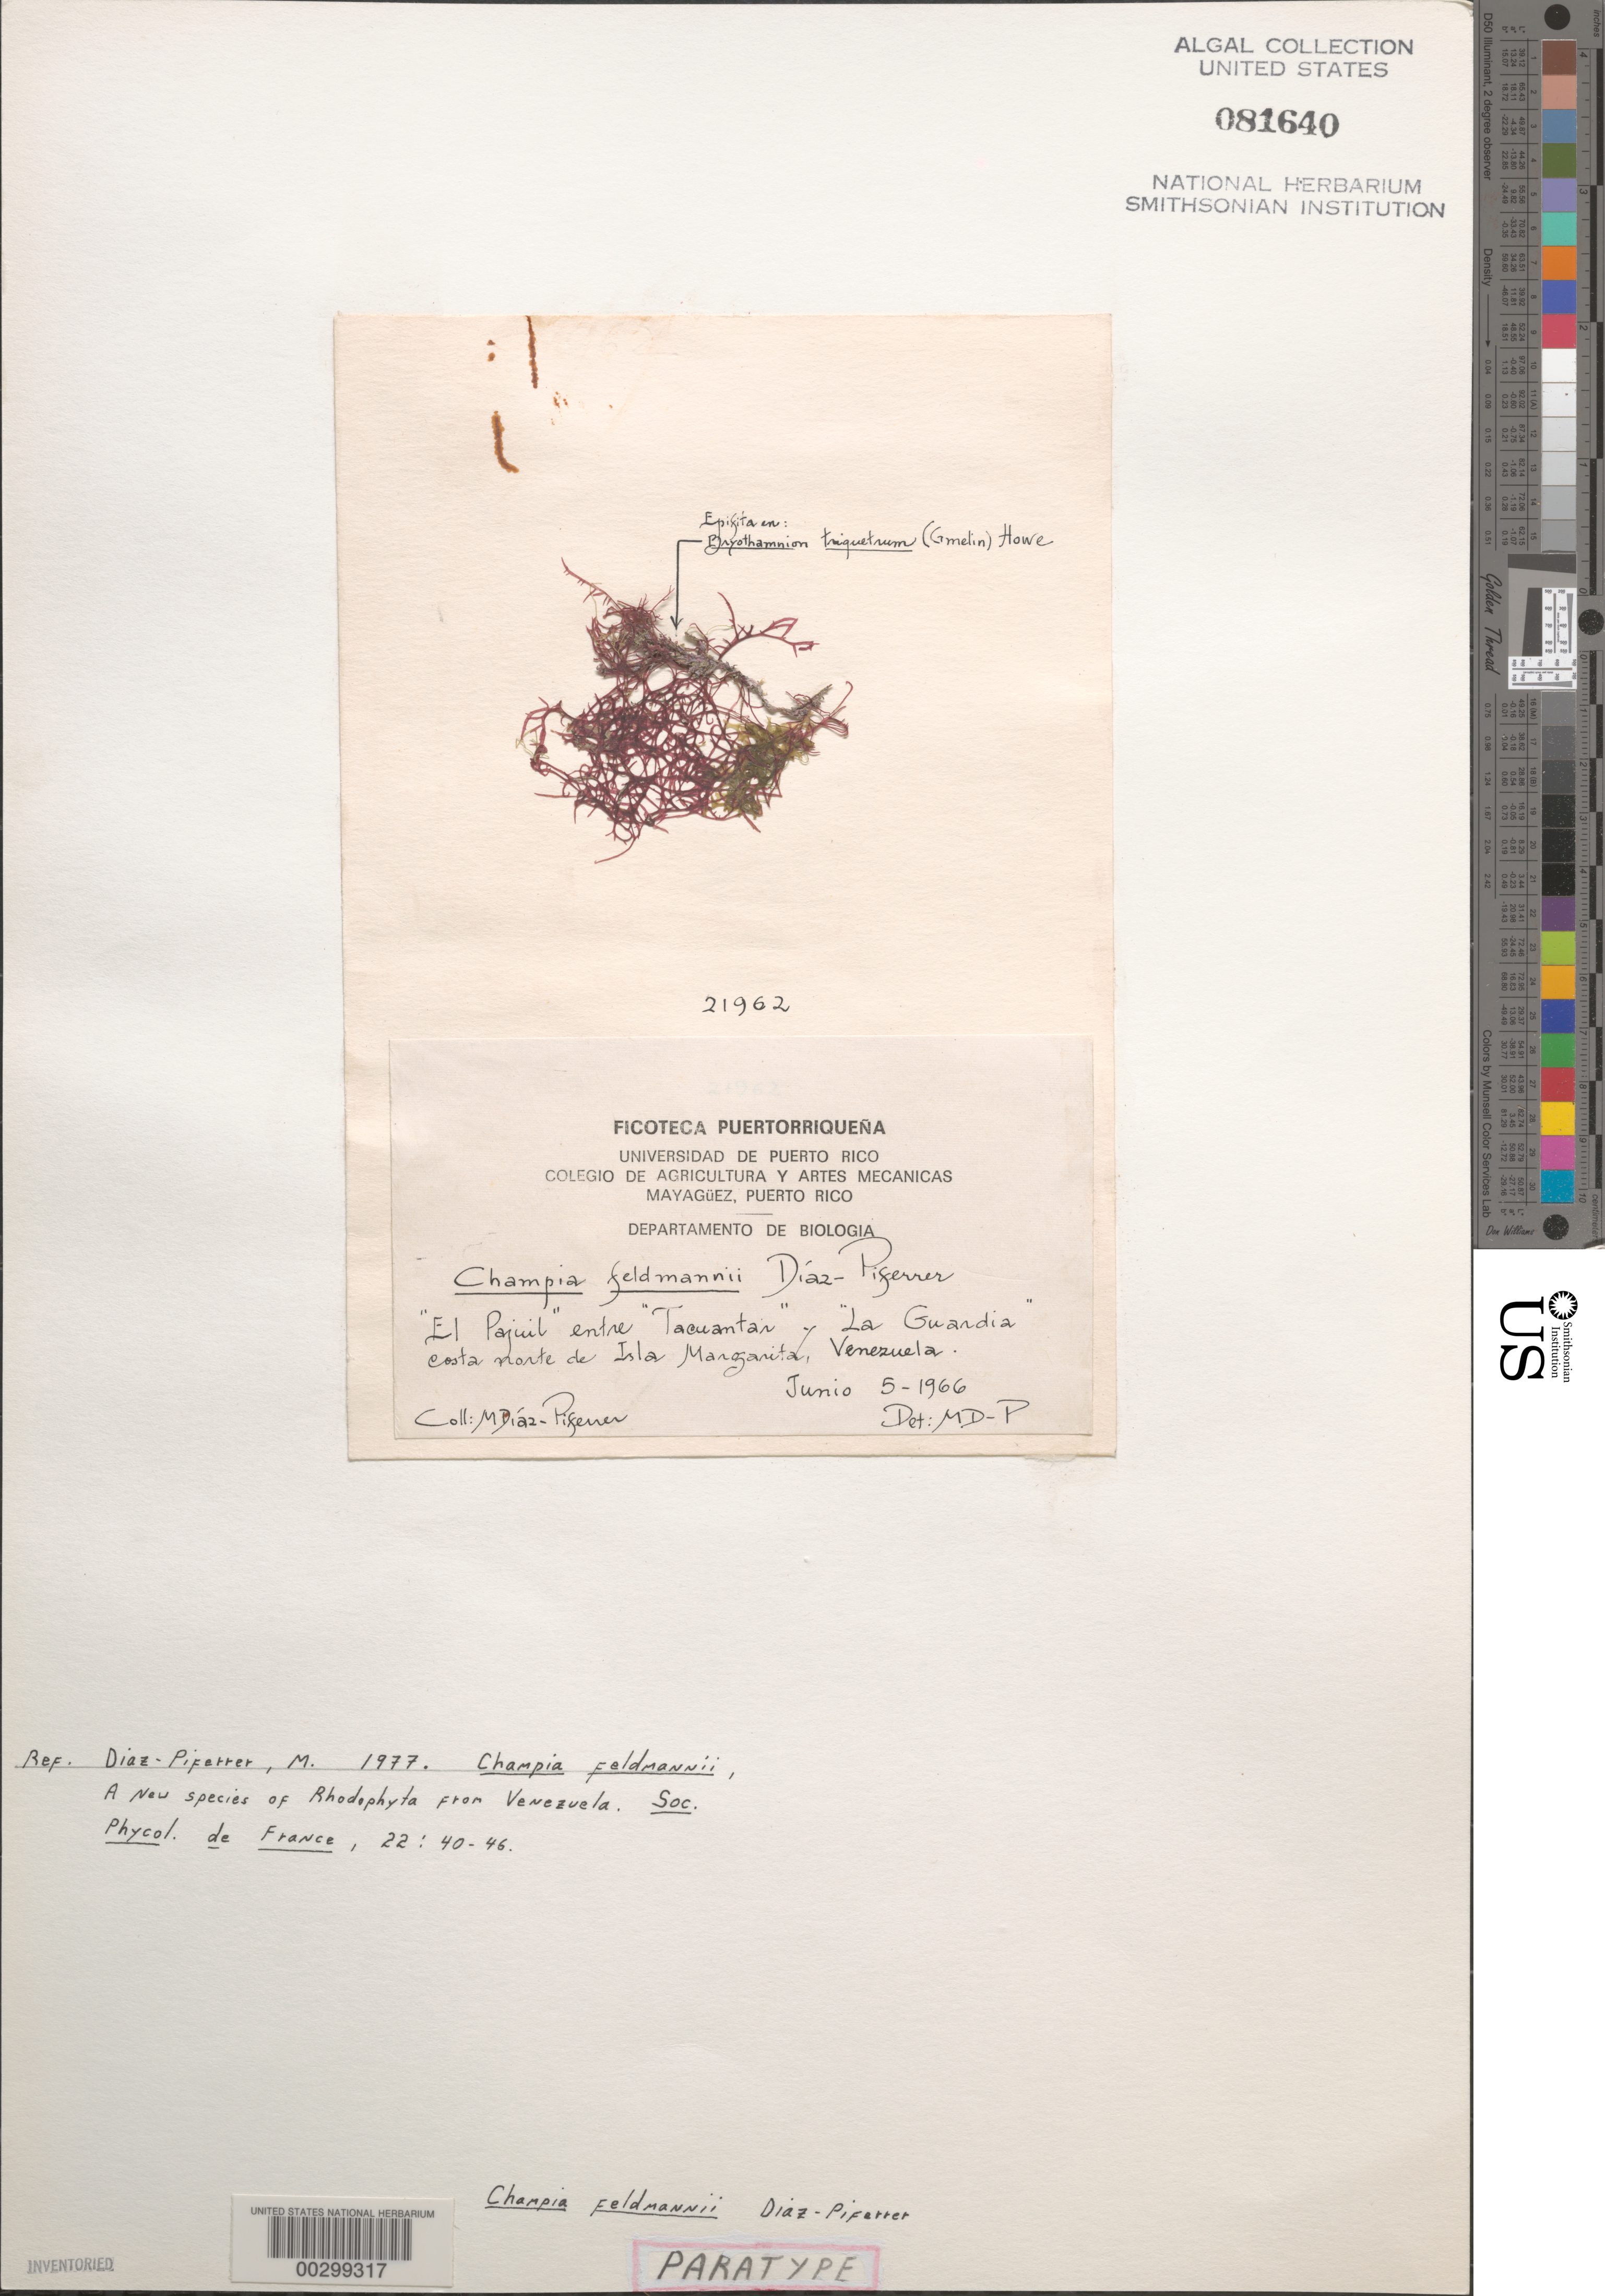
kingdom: Plantae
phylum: Rhodophyta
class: Florideophyceae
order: Rhodymeniales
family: Champiaceae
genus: Champia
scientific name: Champia feldmannii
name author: Diaz-Piferrer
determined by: Diaz-Piferrer, M.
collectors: M. Diaz-Piferrer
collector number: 21962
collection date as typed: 05 Jun 1966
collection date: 1966-06-05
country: Venezuela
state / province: Nueva Esparta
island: Margarita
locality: Playa el pajuil, la guardia-punta tacuantar, isla margarita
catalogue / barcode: US 81640